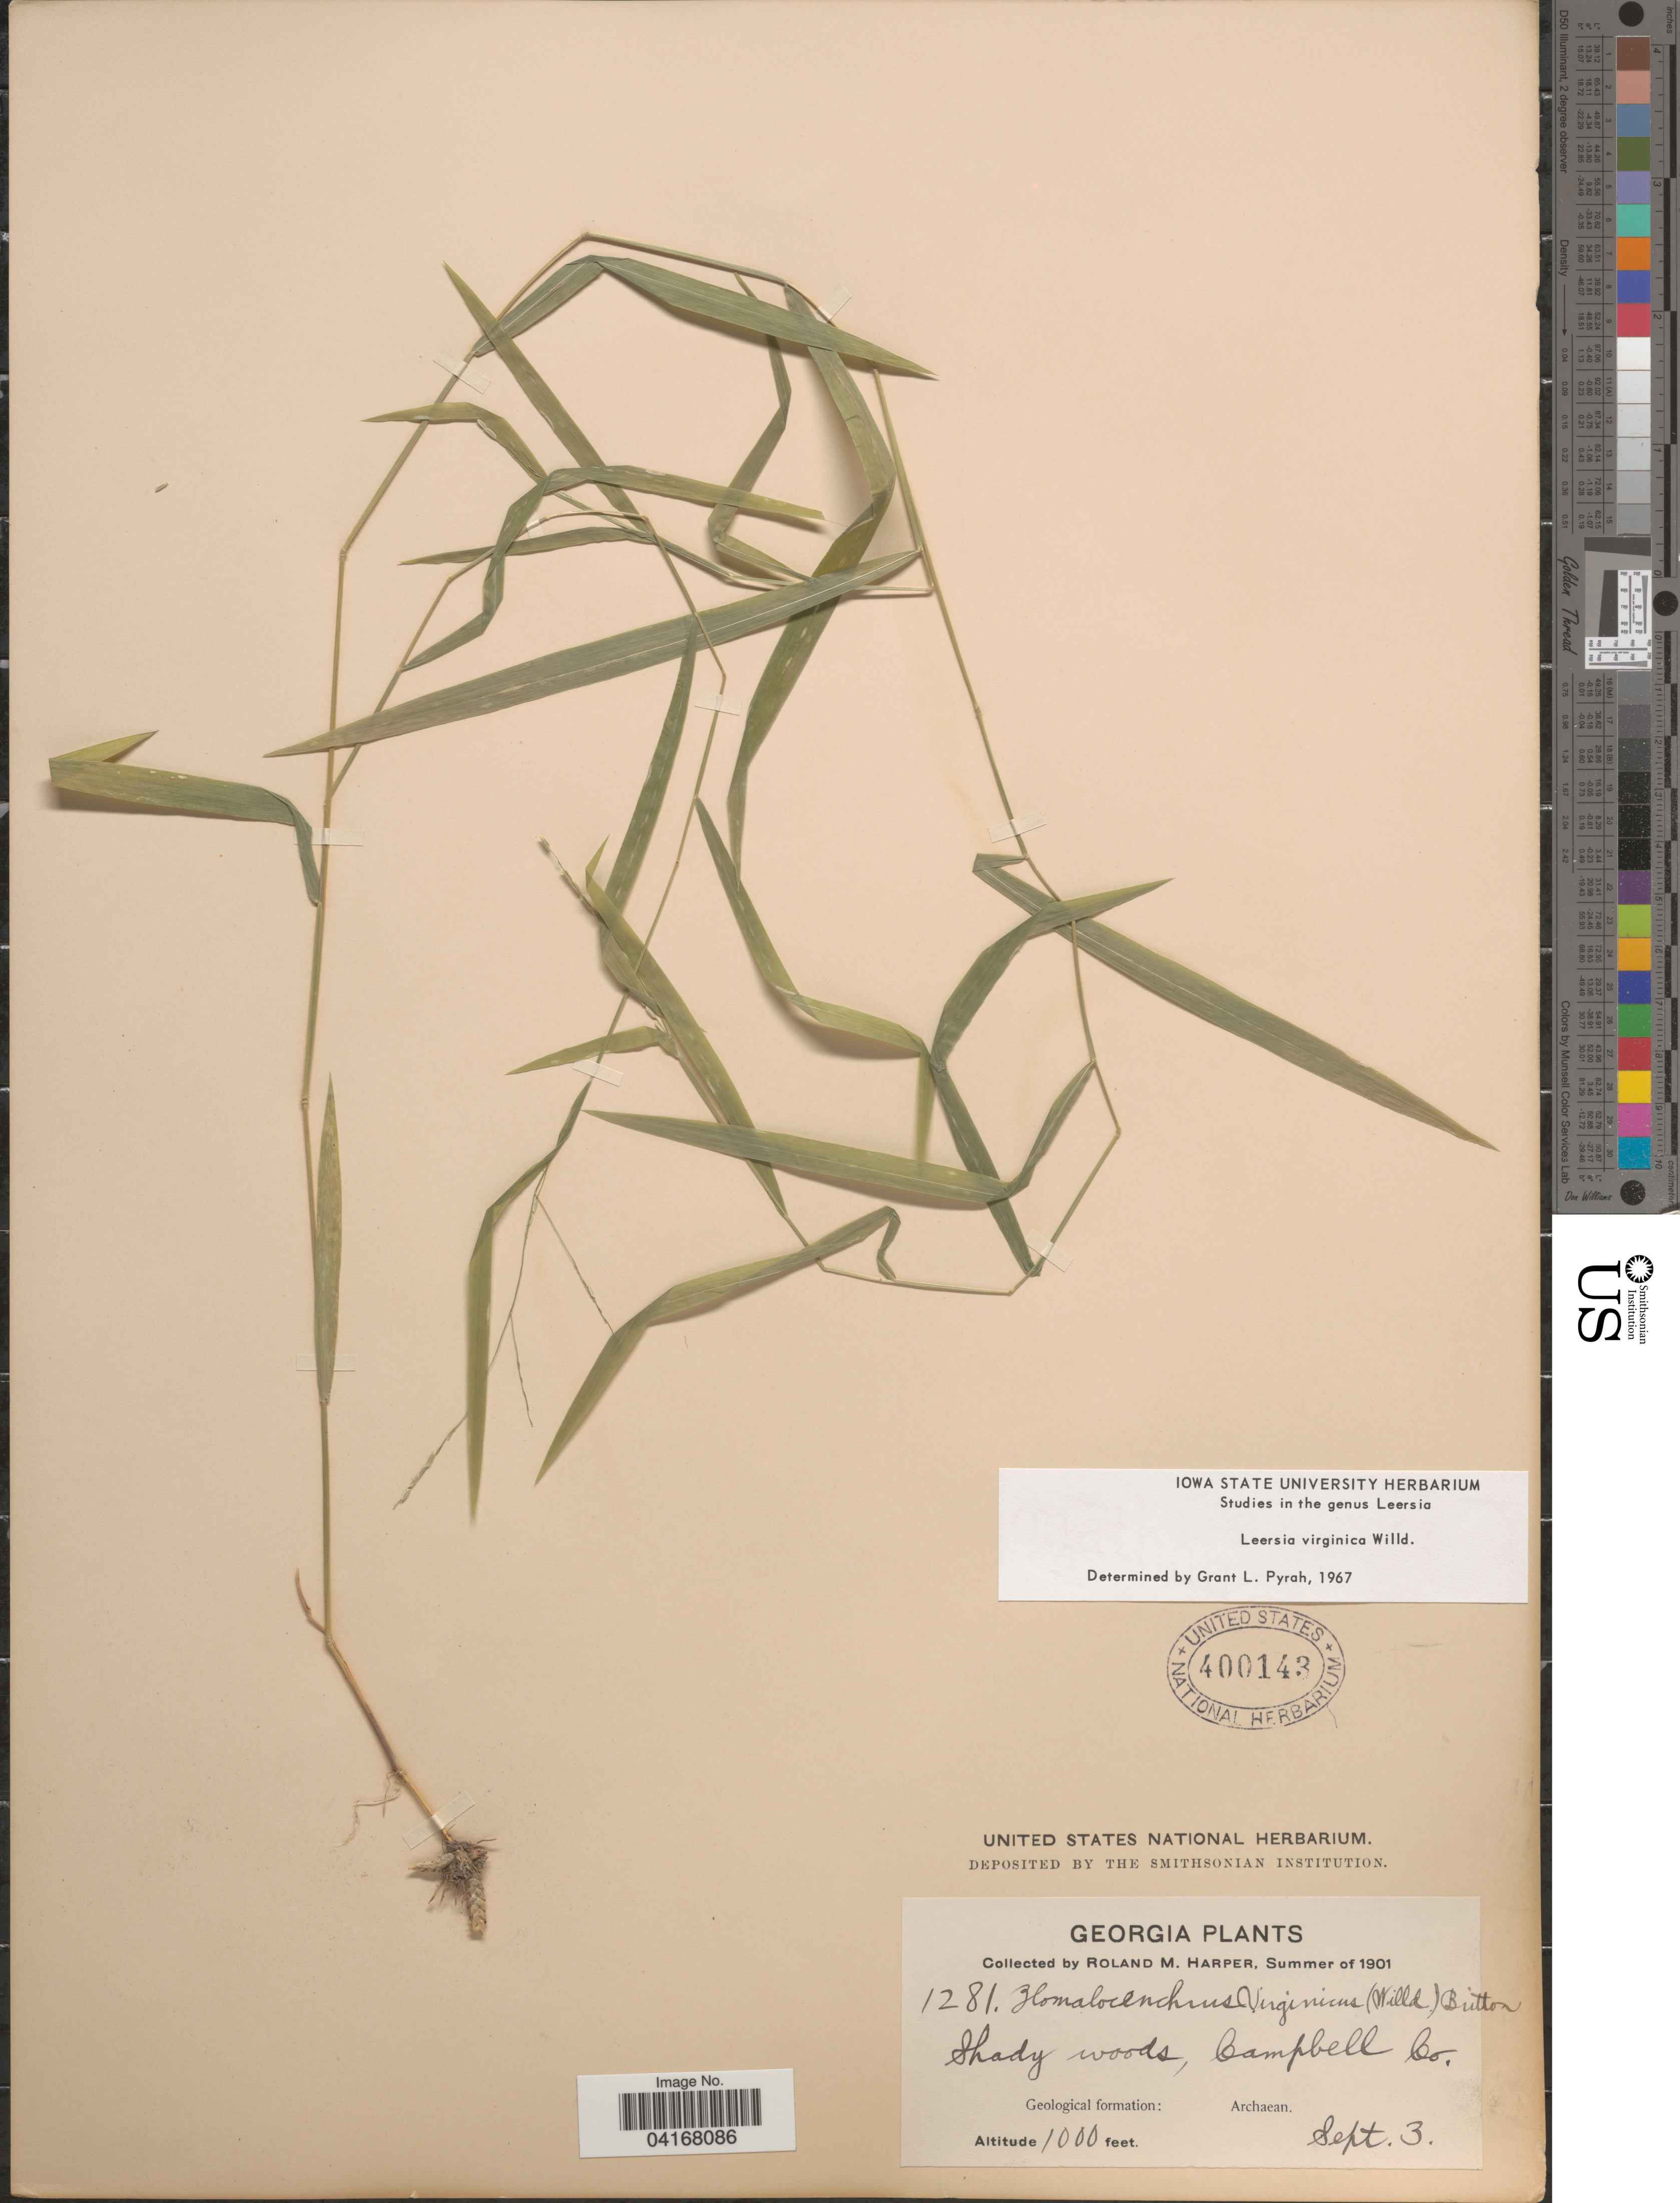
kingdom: Plantae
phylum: Tracheophyta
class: Liliopsida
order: Poales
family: Poaceae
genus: Leersia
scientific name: Leersia virginica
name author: Willd.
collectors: R. M. Harper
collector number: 1281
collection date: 1901-09-03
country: United States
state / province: Georgia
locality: Shady woods, Campbell Co.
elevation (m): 305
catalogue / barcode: US 400143